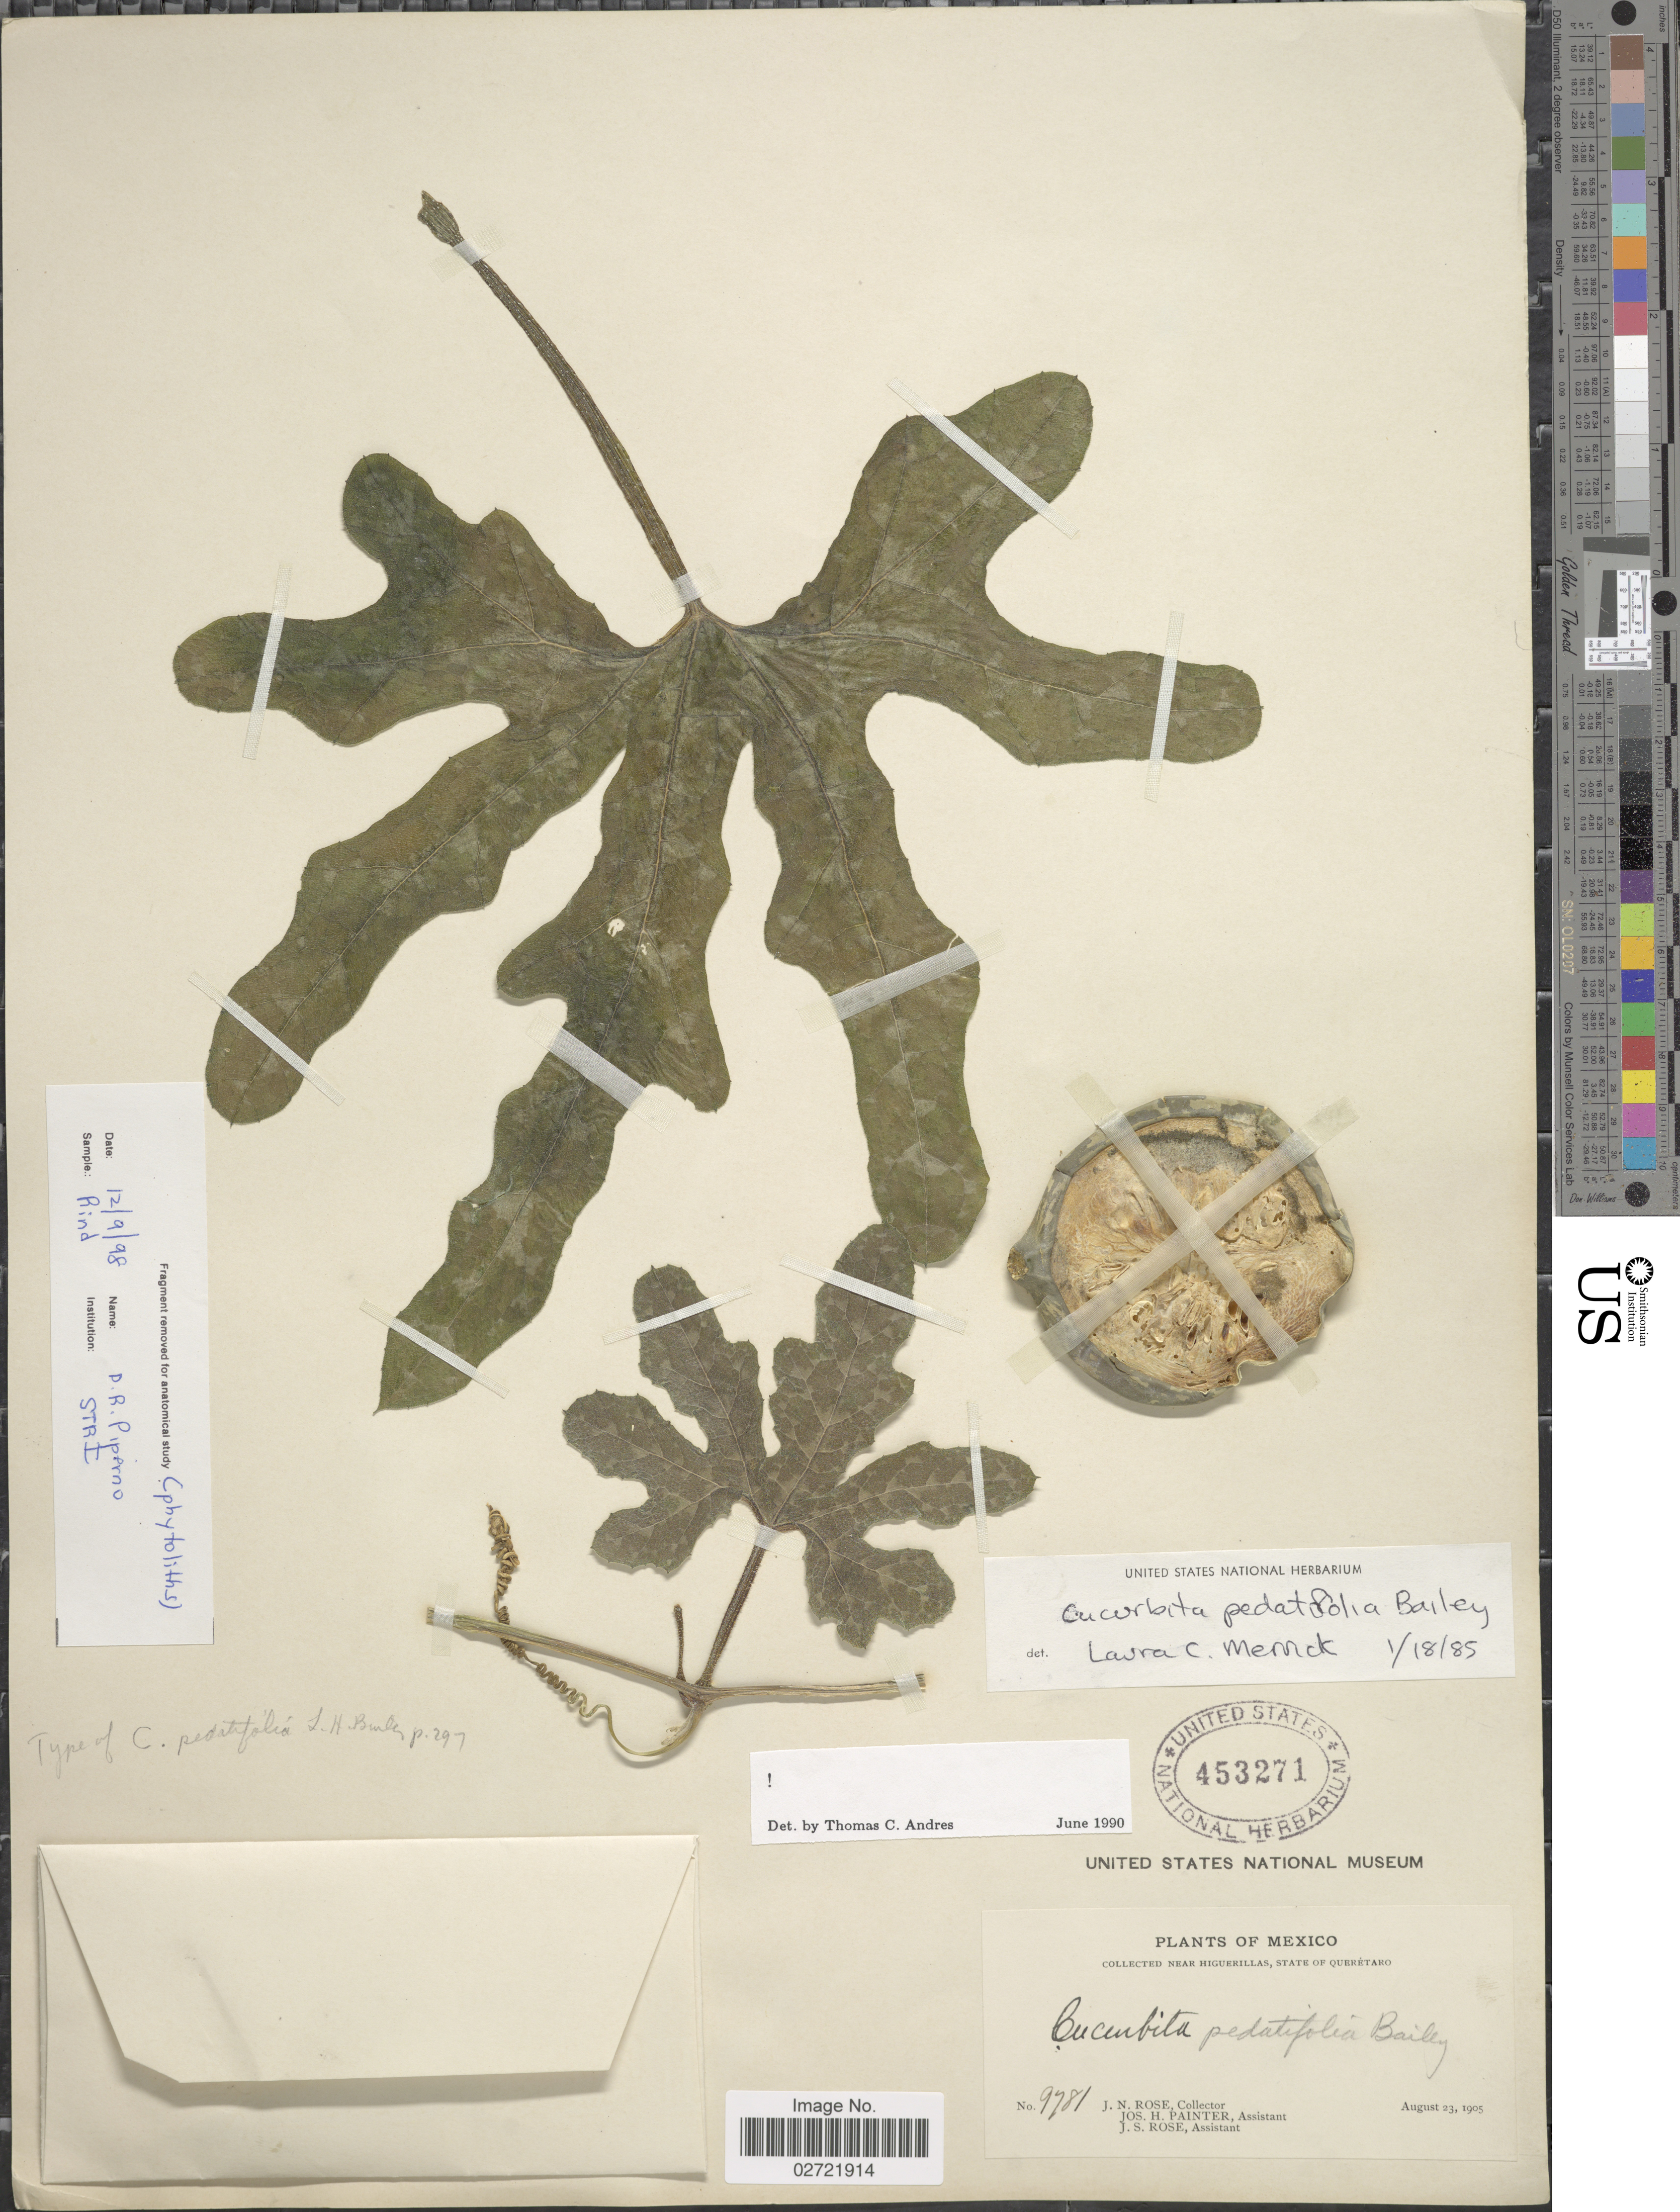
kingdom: Plantae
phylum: Tracheophyta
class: Magnoliopsida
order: Cucurbitales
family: Cucurbitaceae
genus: Cucurbita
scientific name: Cucurbita pedatifolia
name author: L.H. Bailey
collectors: J. N. Rose, J. H. Painter & J. S. Rose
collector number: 9781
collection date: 1905-08-23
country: Mexico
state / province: Querétaro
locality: Near Higuerillas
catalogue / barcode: US 453271